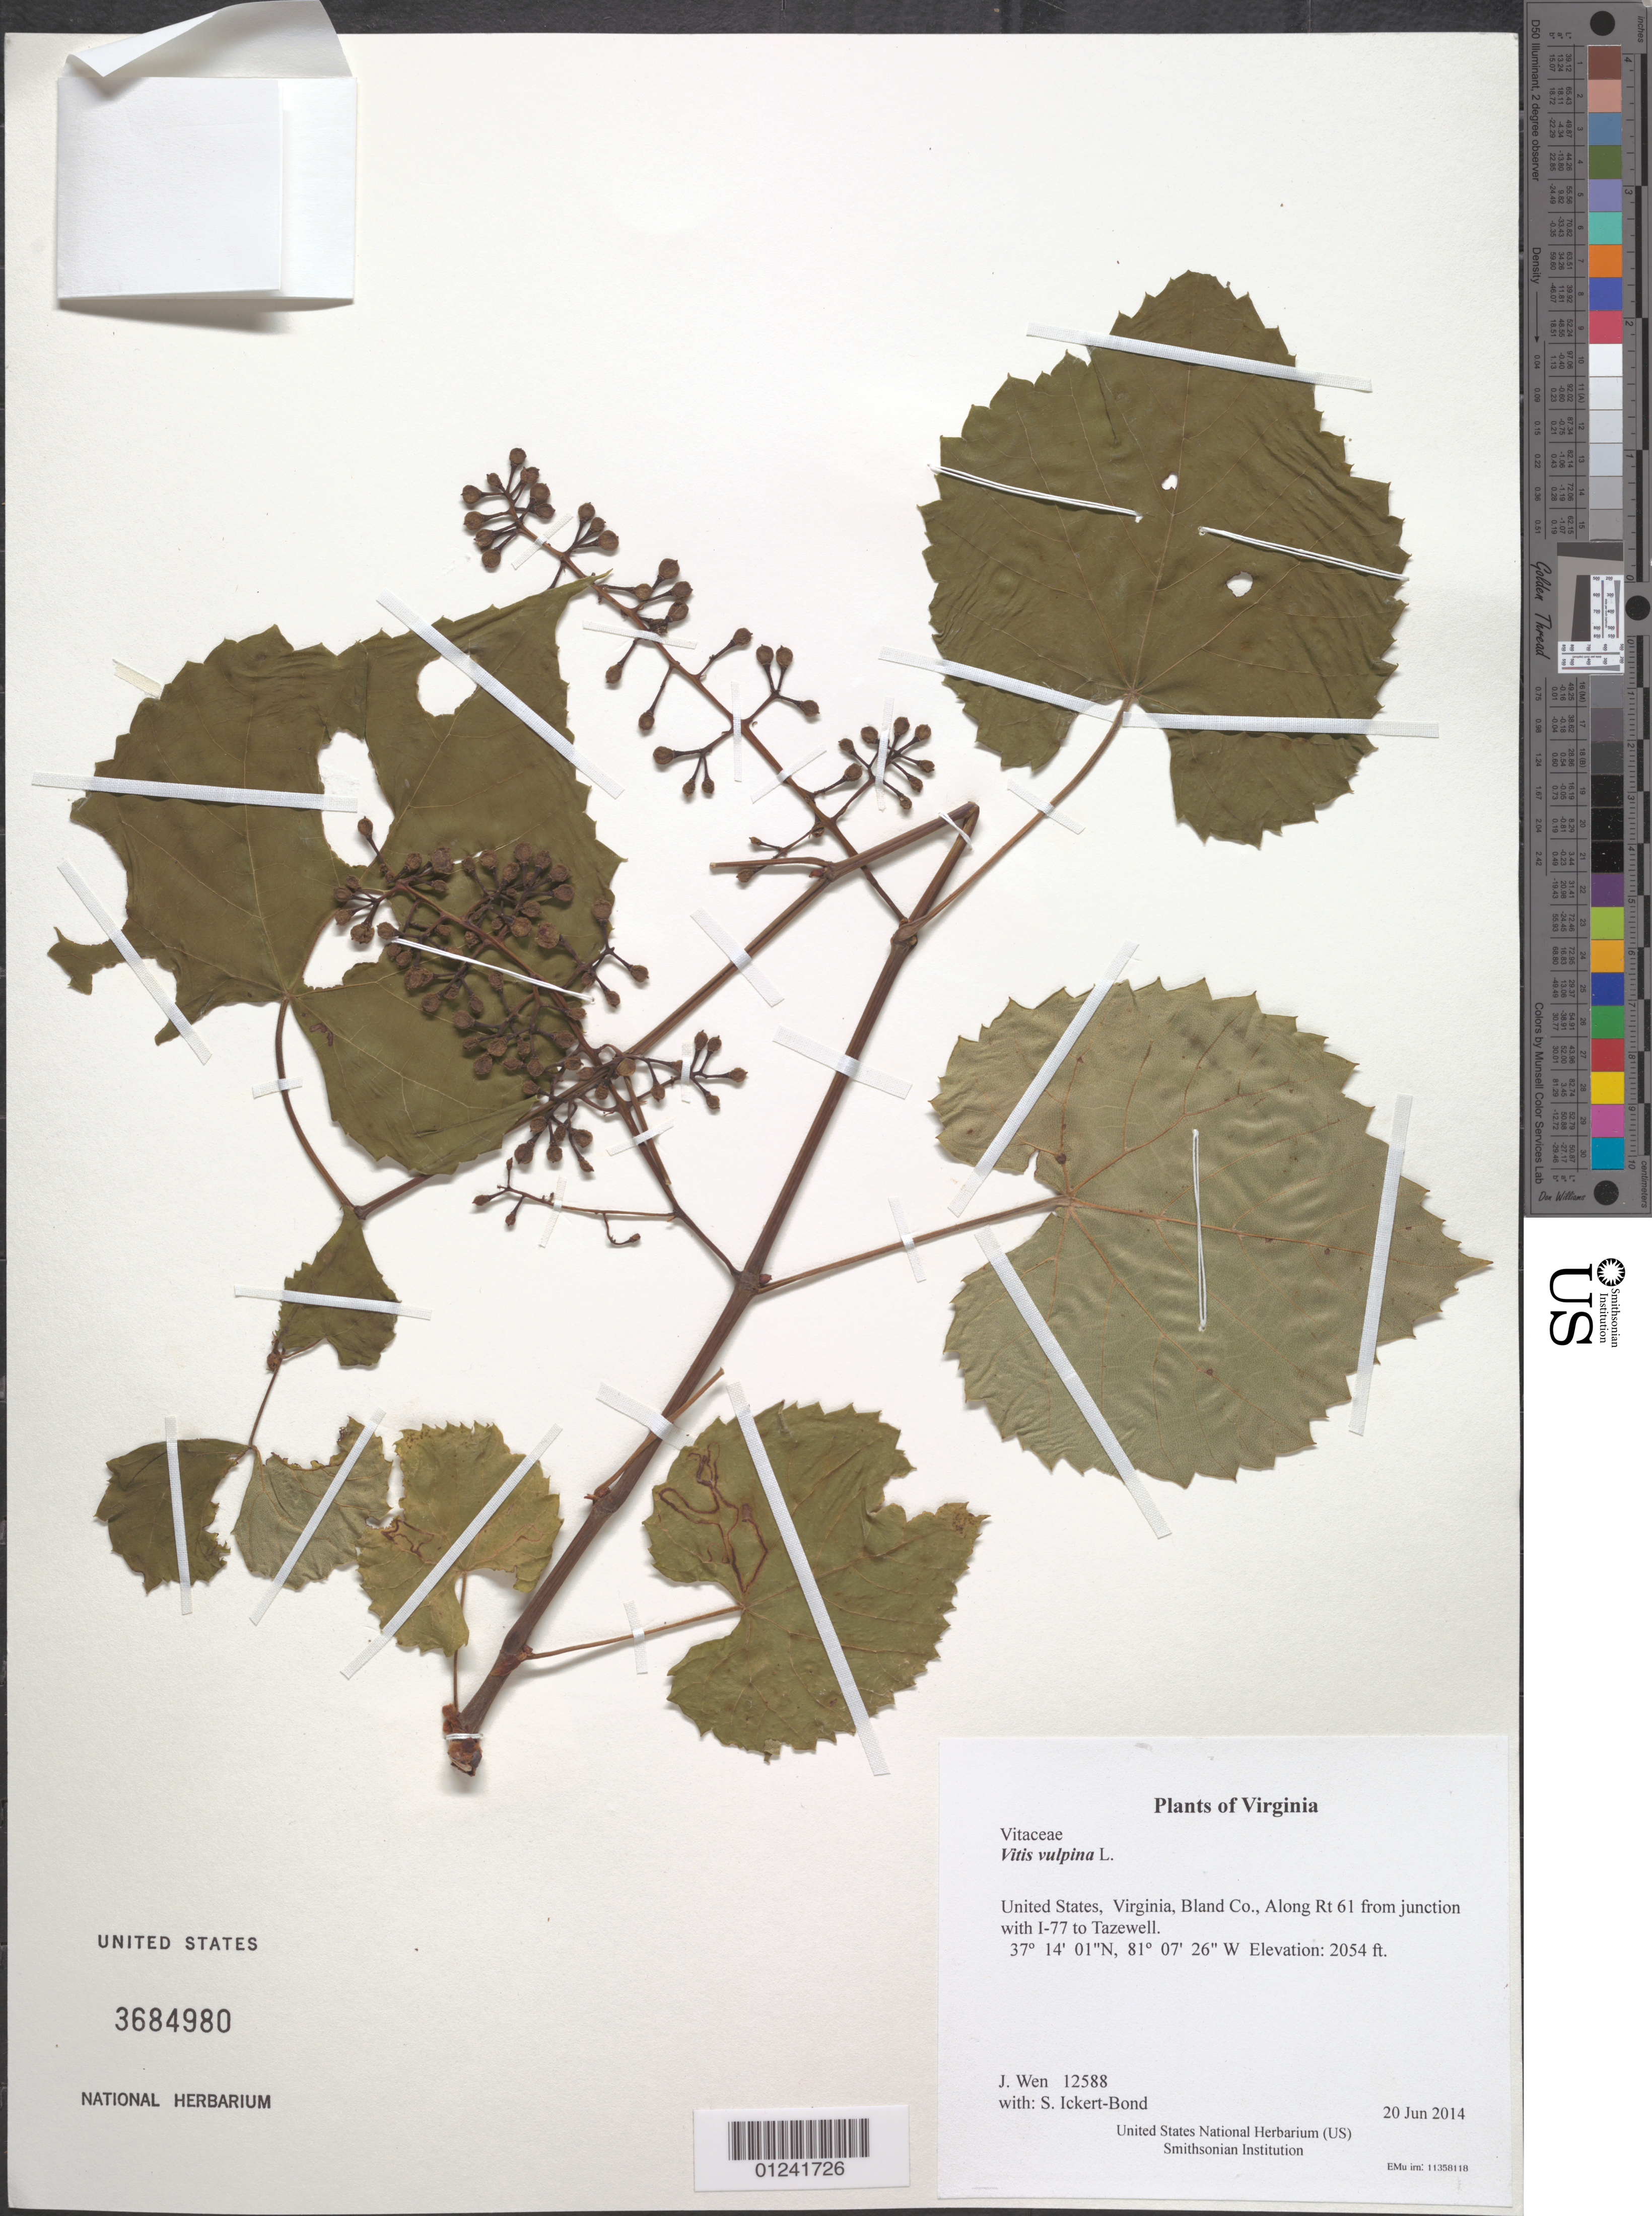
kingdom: Plantae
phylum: Tracheophyta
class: Magnoliopsida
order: Vitales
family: Vitaceae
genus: Vitis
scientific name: Vitis vulpina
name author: L.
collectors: J. Wen & S. Ickert-Bond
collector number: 12588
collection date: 2014-06-20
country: United States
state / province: Virginia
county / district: Bland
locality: Along Rt 61 from junction with I-77 to Tazewell.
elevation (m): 626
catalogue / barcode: US 3684980